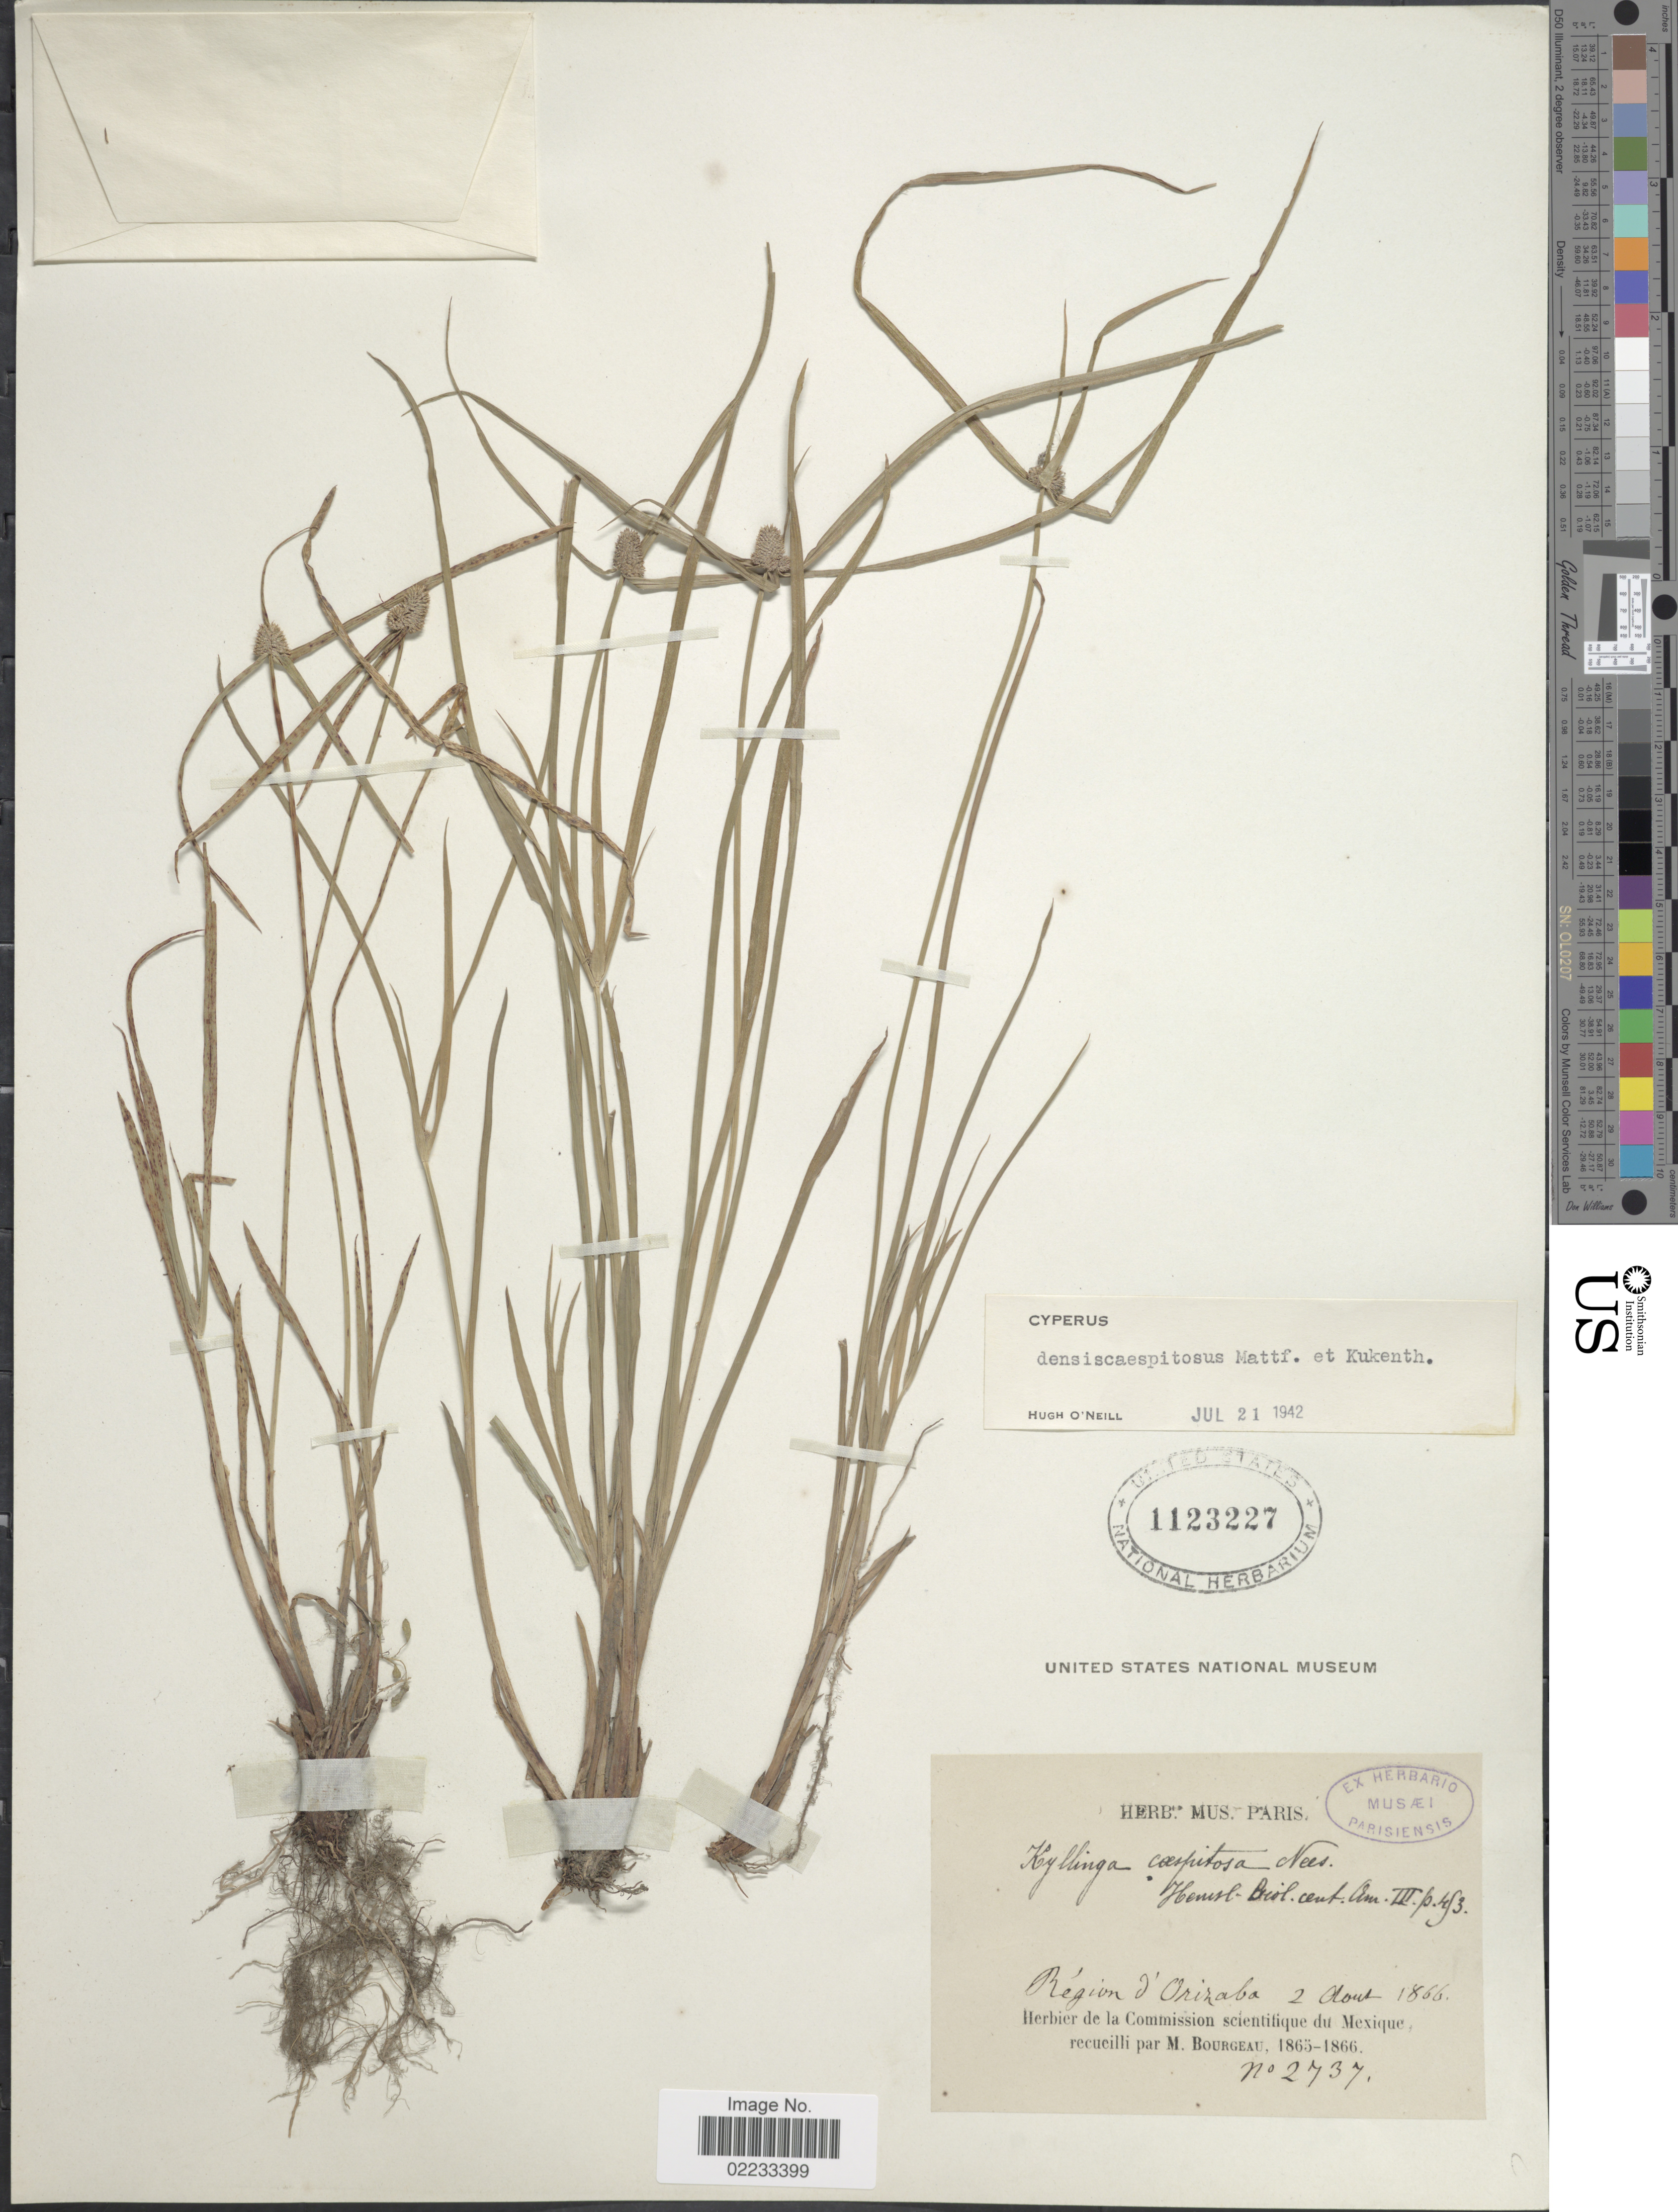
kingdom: Plantae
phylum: Tracheophyta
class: Liliopsida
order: Poales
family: Cyperaceae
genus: Cyperus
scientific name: Cyperus hortensis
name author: (Salzm. ex Steud.) Dorr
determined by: Strong, Mark T., (BOT), Smithsonian Institution - National Museum of Natural History (UNITED STATES)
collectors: M. Bourgeau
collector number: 2737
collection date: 1866-08-02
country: Mexico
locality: Region d' Orizaba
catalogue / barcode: US 1123227